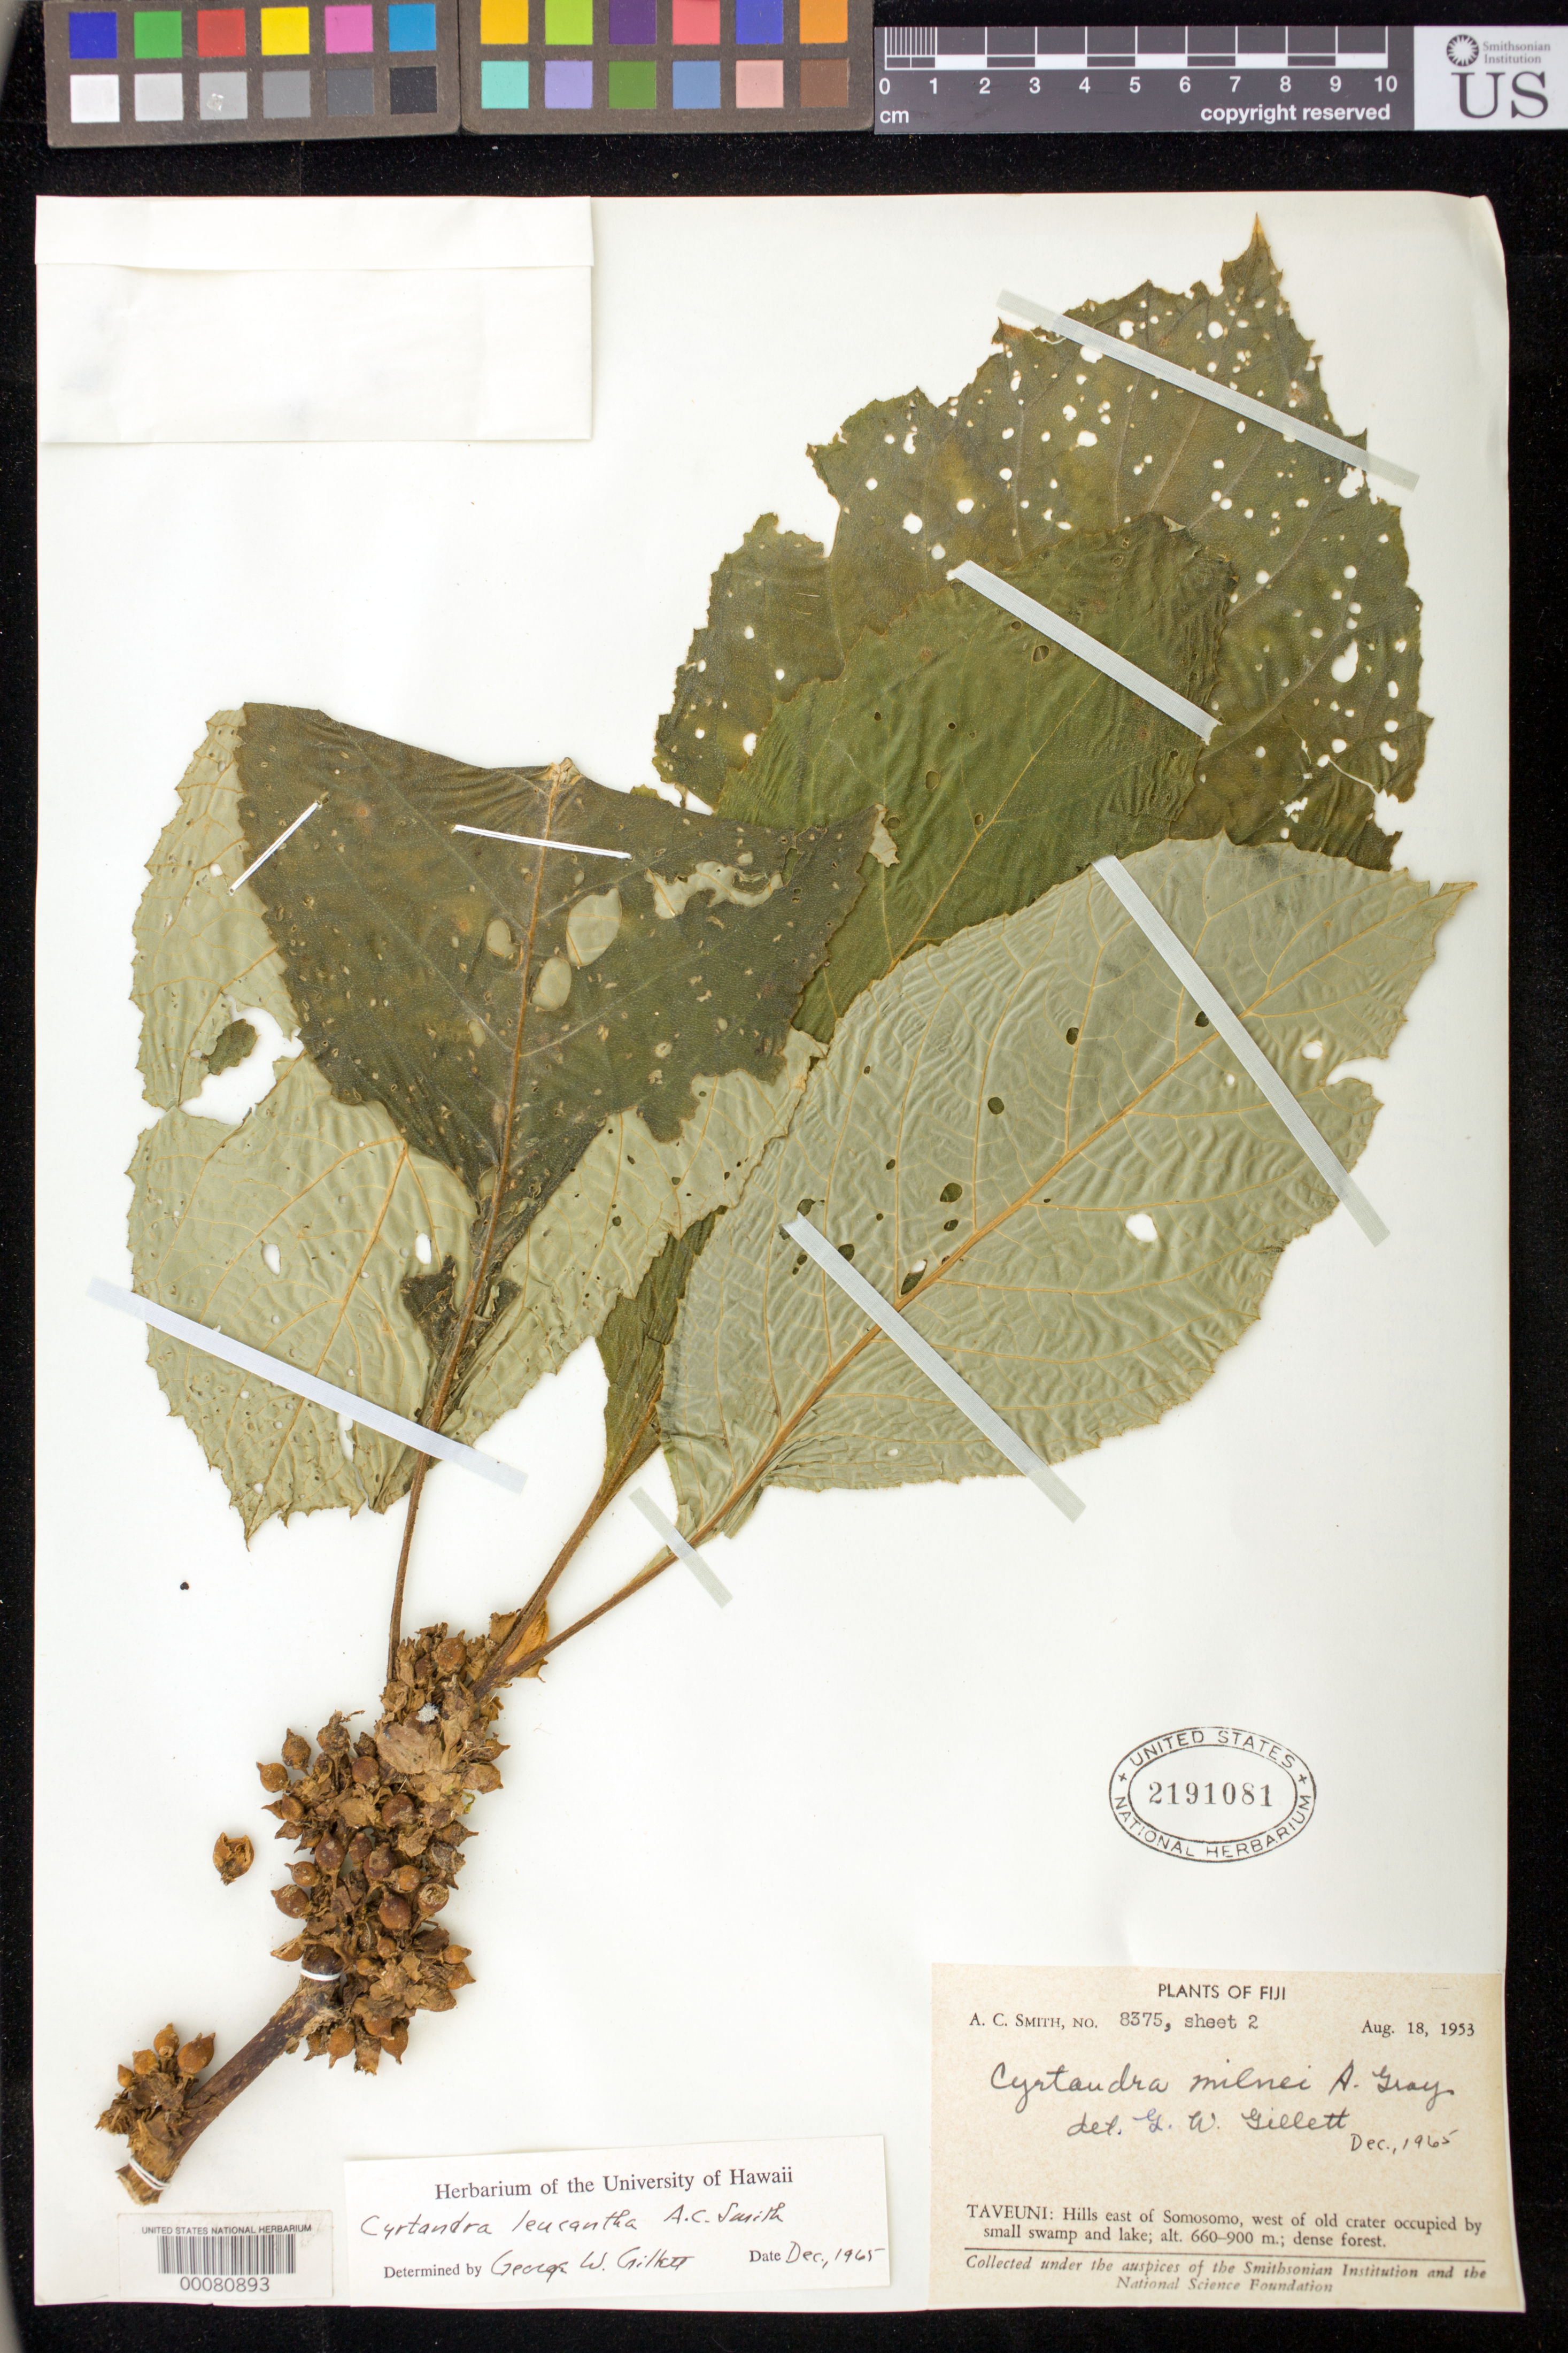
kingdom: Plantae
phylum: Tracheophyta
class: Magnoliopsida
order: Lamiales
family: Gesneriaceae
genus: Cyrtandra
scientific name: Cyrtandra leucantha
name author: A.C. Sm.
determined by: Gillett, G. W.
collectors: A. C. Smith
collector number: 8275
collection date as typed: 18 Aug 1953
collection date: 1953-08-18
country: Fiji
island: Taveuni I.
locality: Taveuni, hills e of somosomo, w of old crater occupied by small swamp and lake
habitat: Dense forest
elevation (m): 660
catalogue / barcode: US 2191081